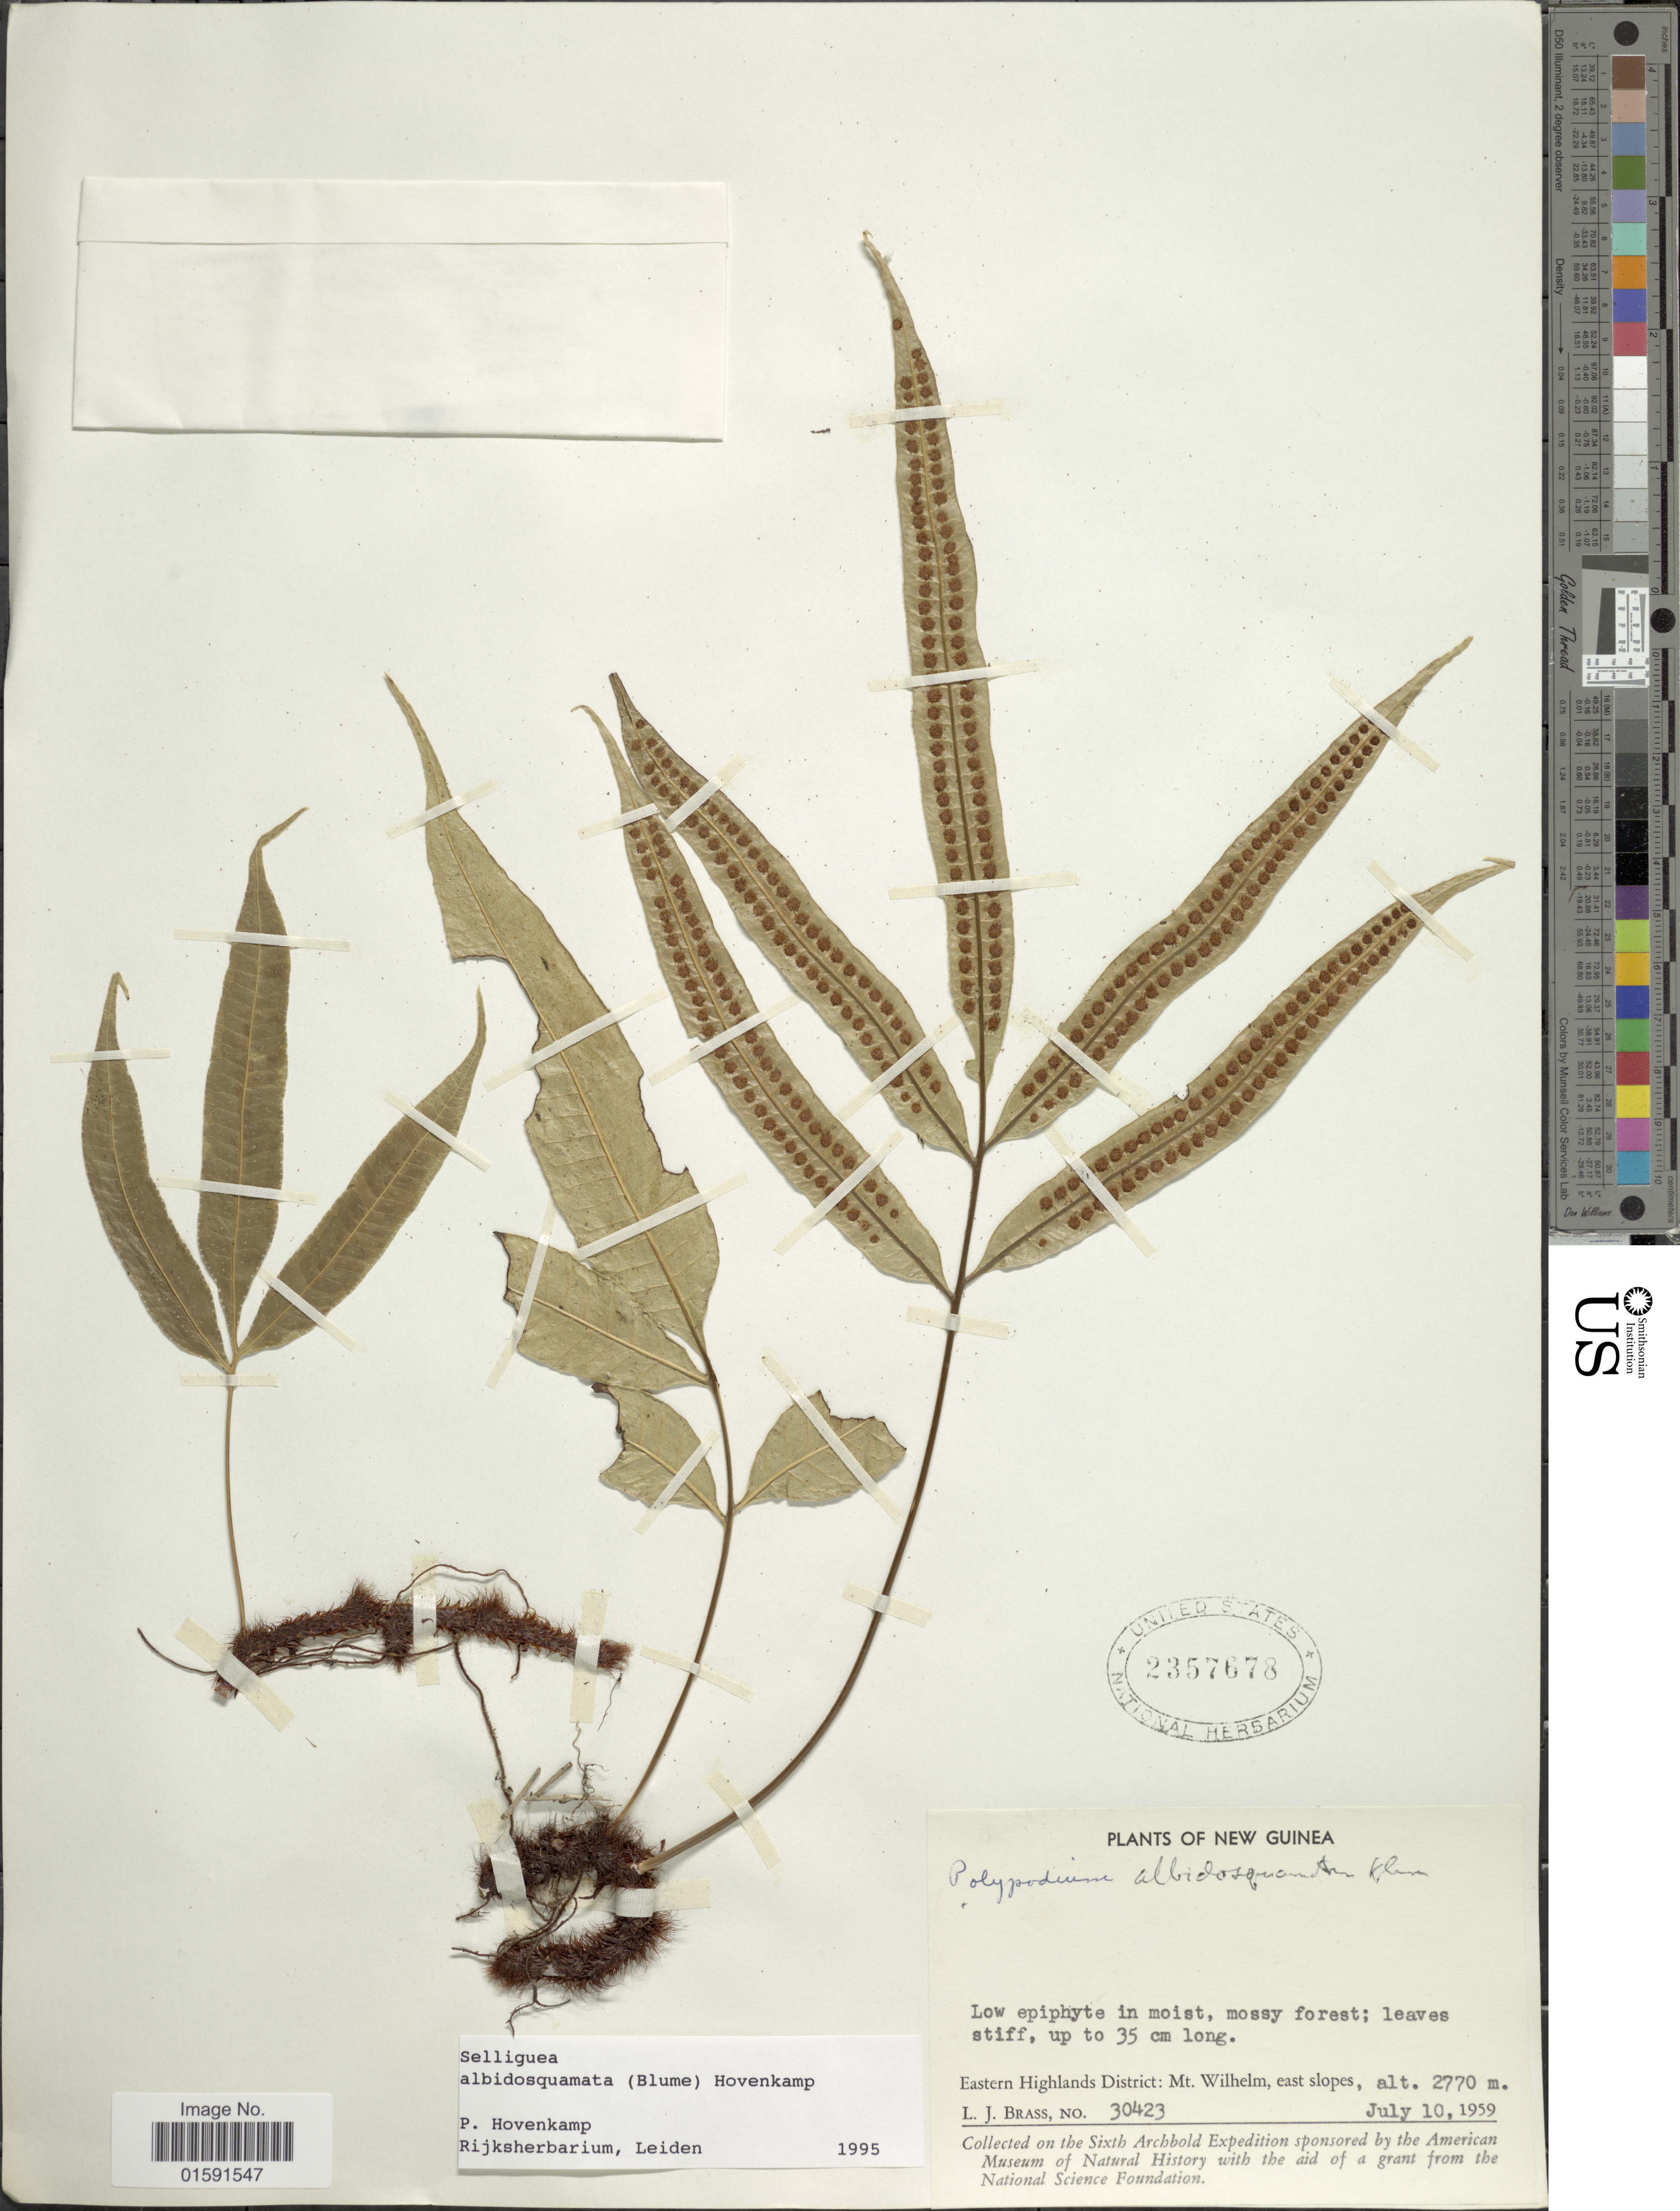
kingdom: Plantae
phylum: Tracheophyta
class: Polypodiopsida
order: Polypodiales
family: Polypodiaceae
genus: Selliguea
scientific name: Selliguea albidosquamata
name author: (Blume) Parris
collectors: L. J. Brass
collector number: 30423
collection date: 1959-07-10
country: Papua New Guinea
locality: Eastern Highlands District: Mt, Wilhelm, east slopes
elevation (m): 2770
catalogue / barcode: US 2357678